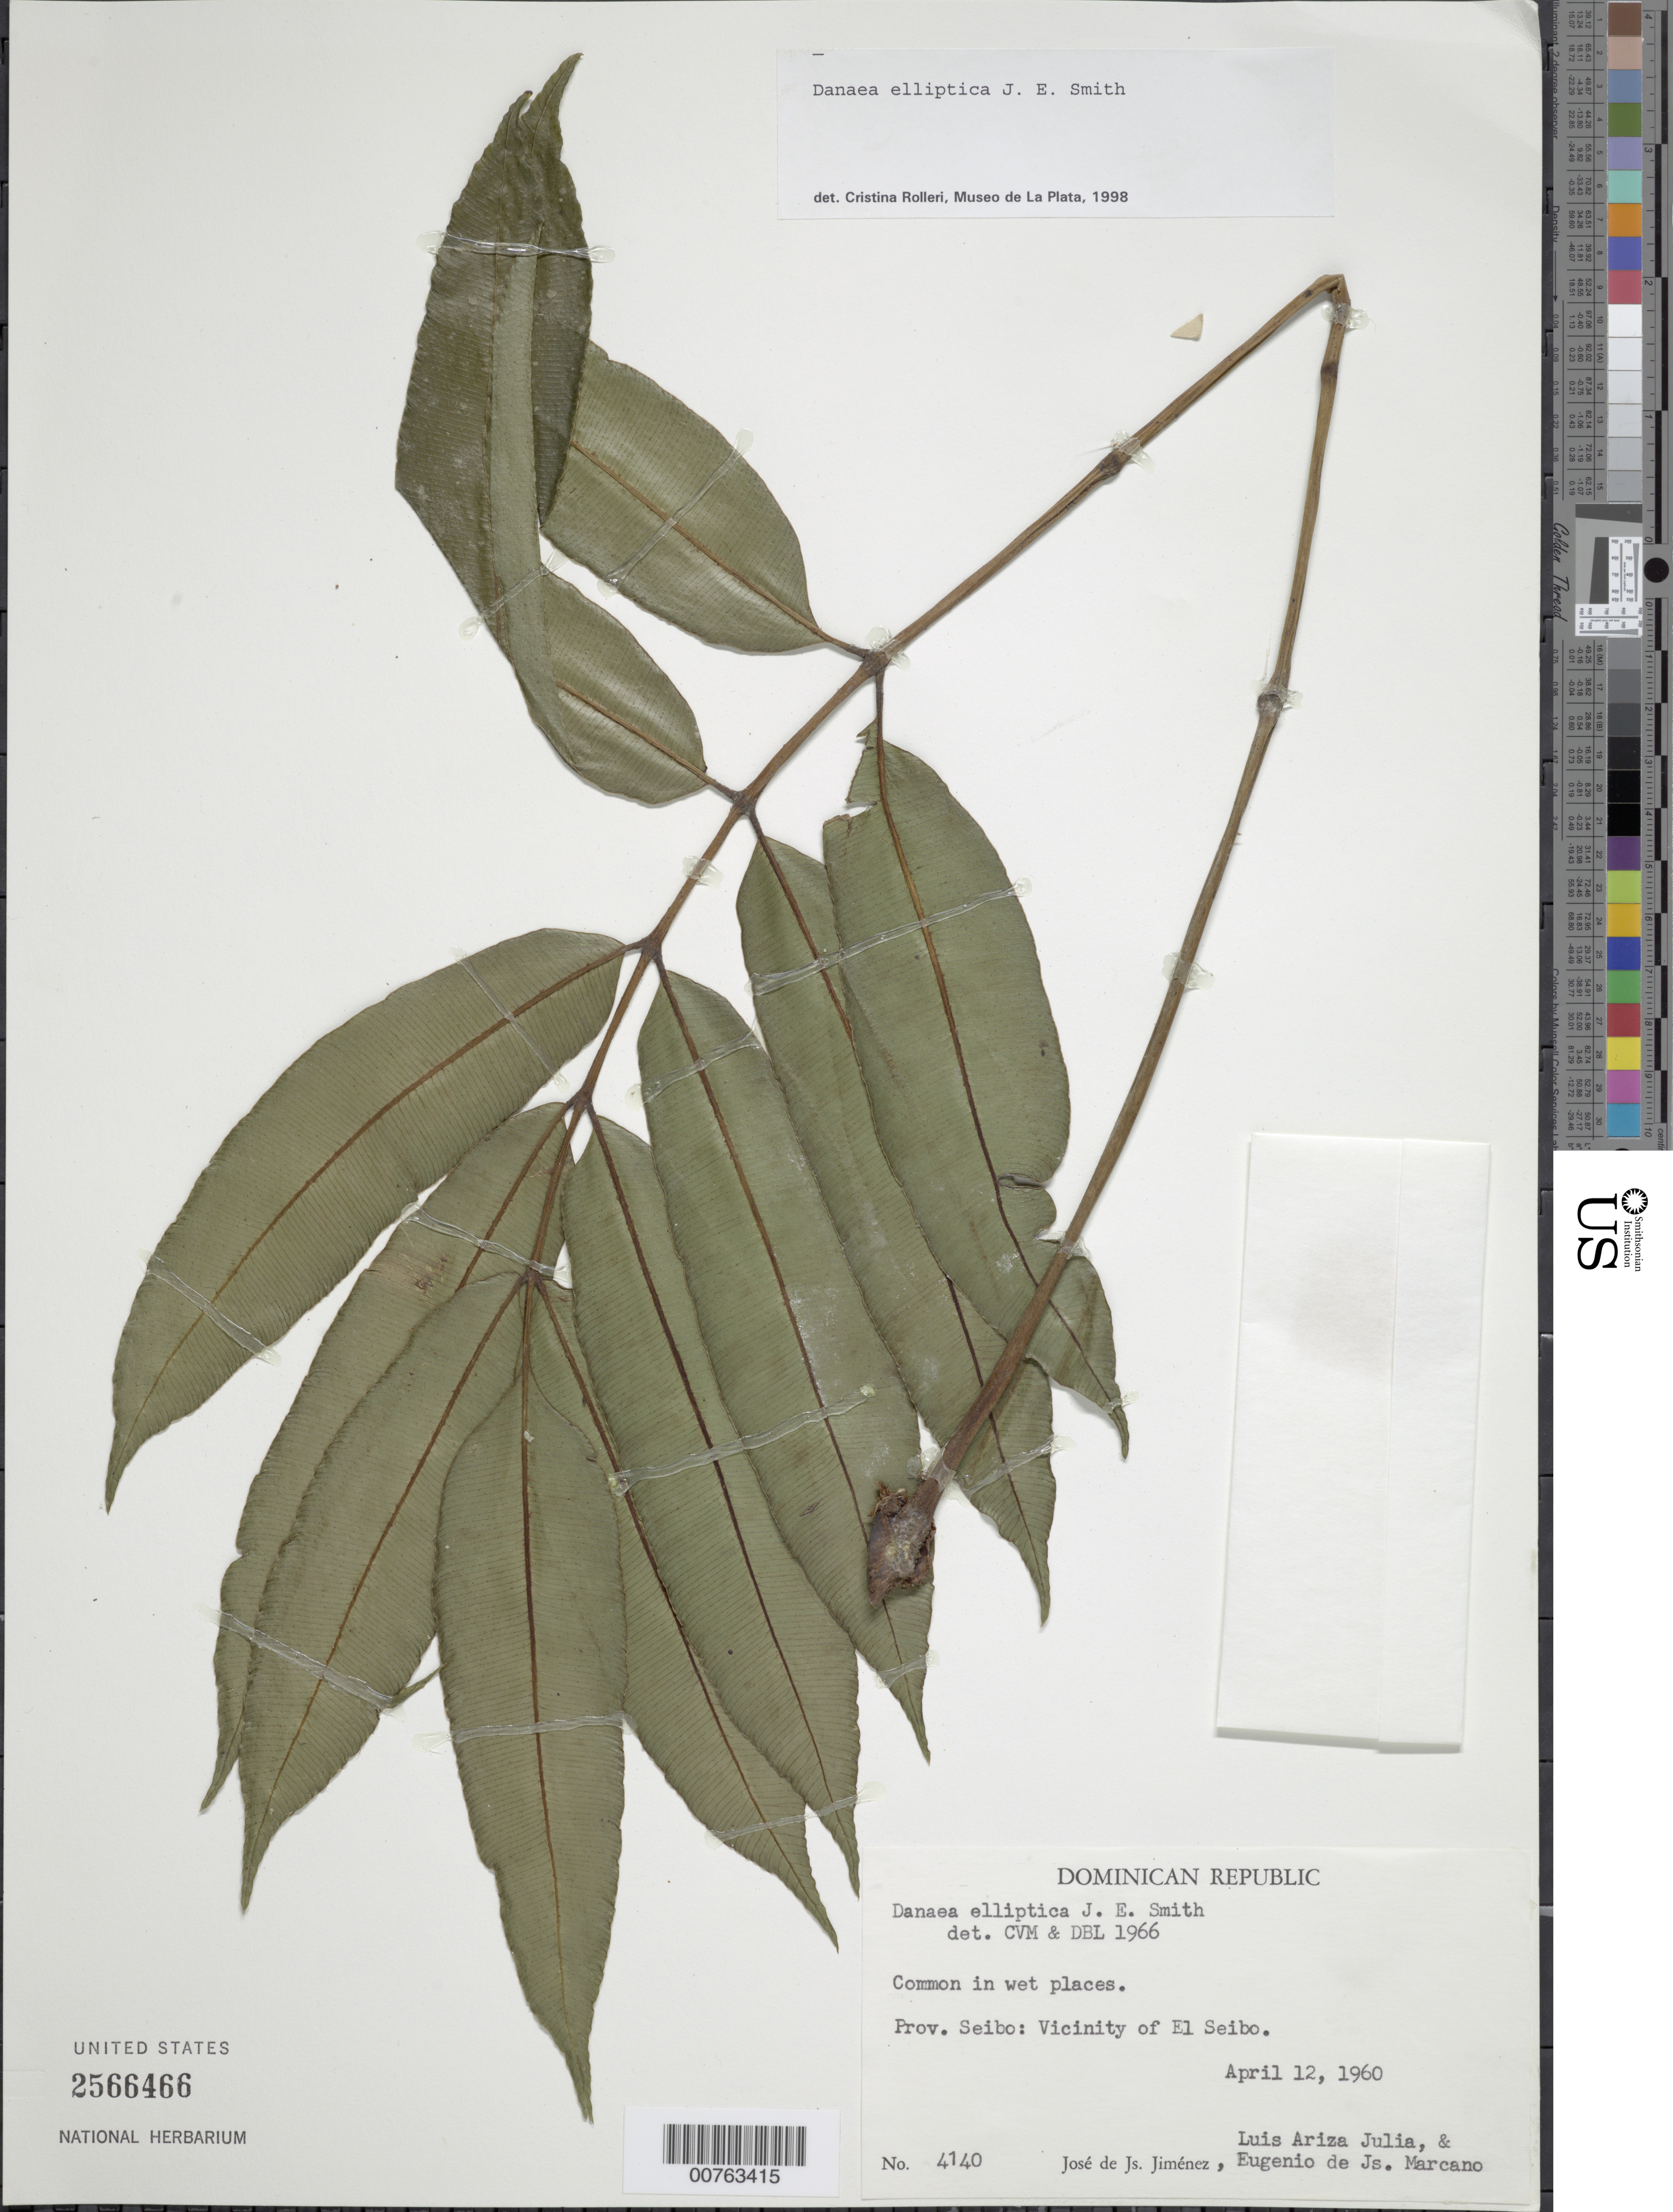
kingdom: Plantae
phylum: Tracheophyta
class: Polypodiopsida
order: Marattiales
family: Marattiaceae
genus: Danaea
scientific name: Danaea elliptica subsp. elliptica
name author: Sm.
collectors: J. J. Jiménez, L. Ariza-Julia & E. J. Marcano F.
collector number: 4140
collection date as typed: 12 Apr 1960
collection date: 1960-04-12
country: Dominican Republic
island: Hispaniola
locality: Provincia Seibo, vicinity of El Seibo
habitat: Common in wet places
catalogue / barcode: US 2566466